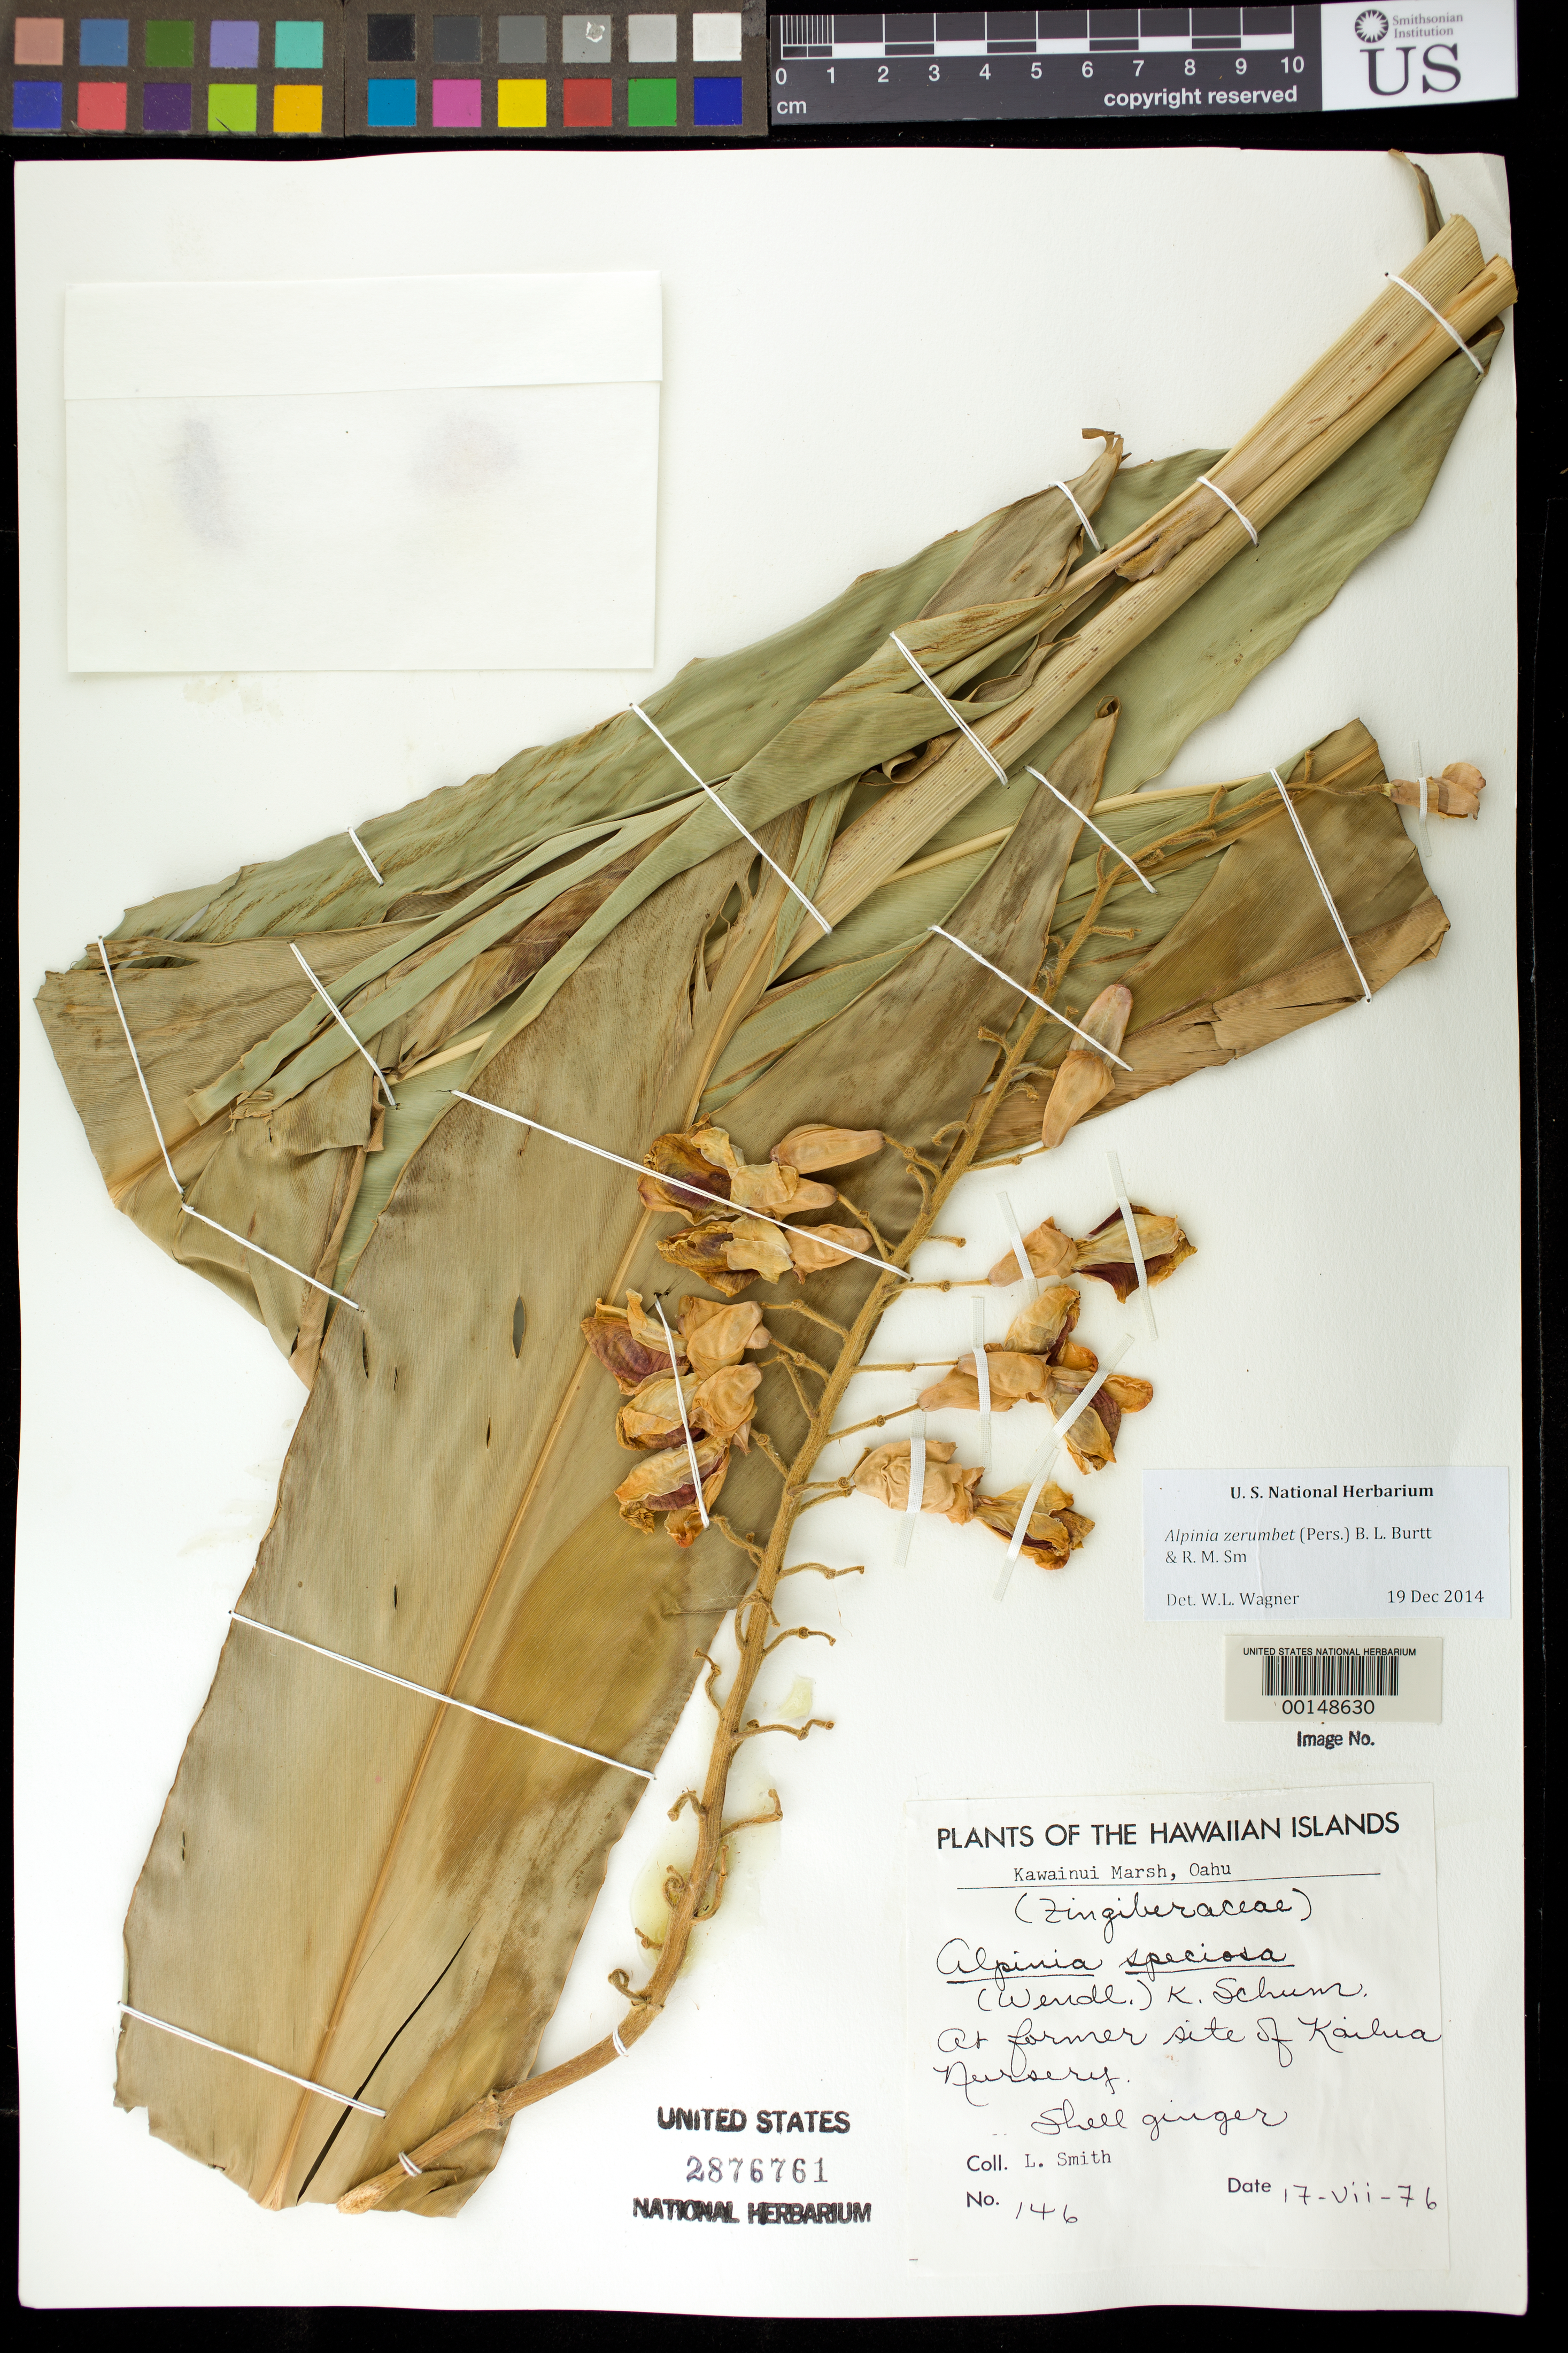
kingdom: Plantae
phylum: Tracheophyta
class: Liliopsida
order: Zingiberales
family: Zingiberaceae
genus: Alpinia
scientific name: Alpinia zerumbet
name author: (Pers.) B.L. Burtt & R.M. Sm.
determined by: Wagner, W. L., (BOT), Smithsonian Institution - National Museum of Natural History (UNITED STATES)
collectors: L. Smith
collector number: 146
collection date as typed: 17 Jul 1976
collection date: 1976-07-17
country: United States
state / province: Hawaii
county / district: Honolulu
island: Oahu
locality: At former site of kailua nursery, kawainui marsh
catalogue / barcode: US 2876761